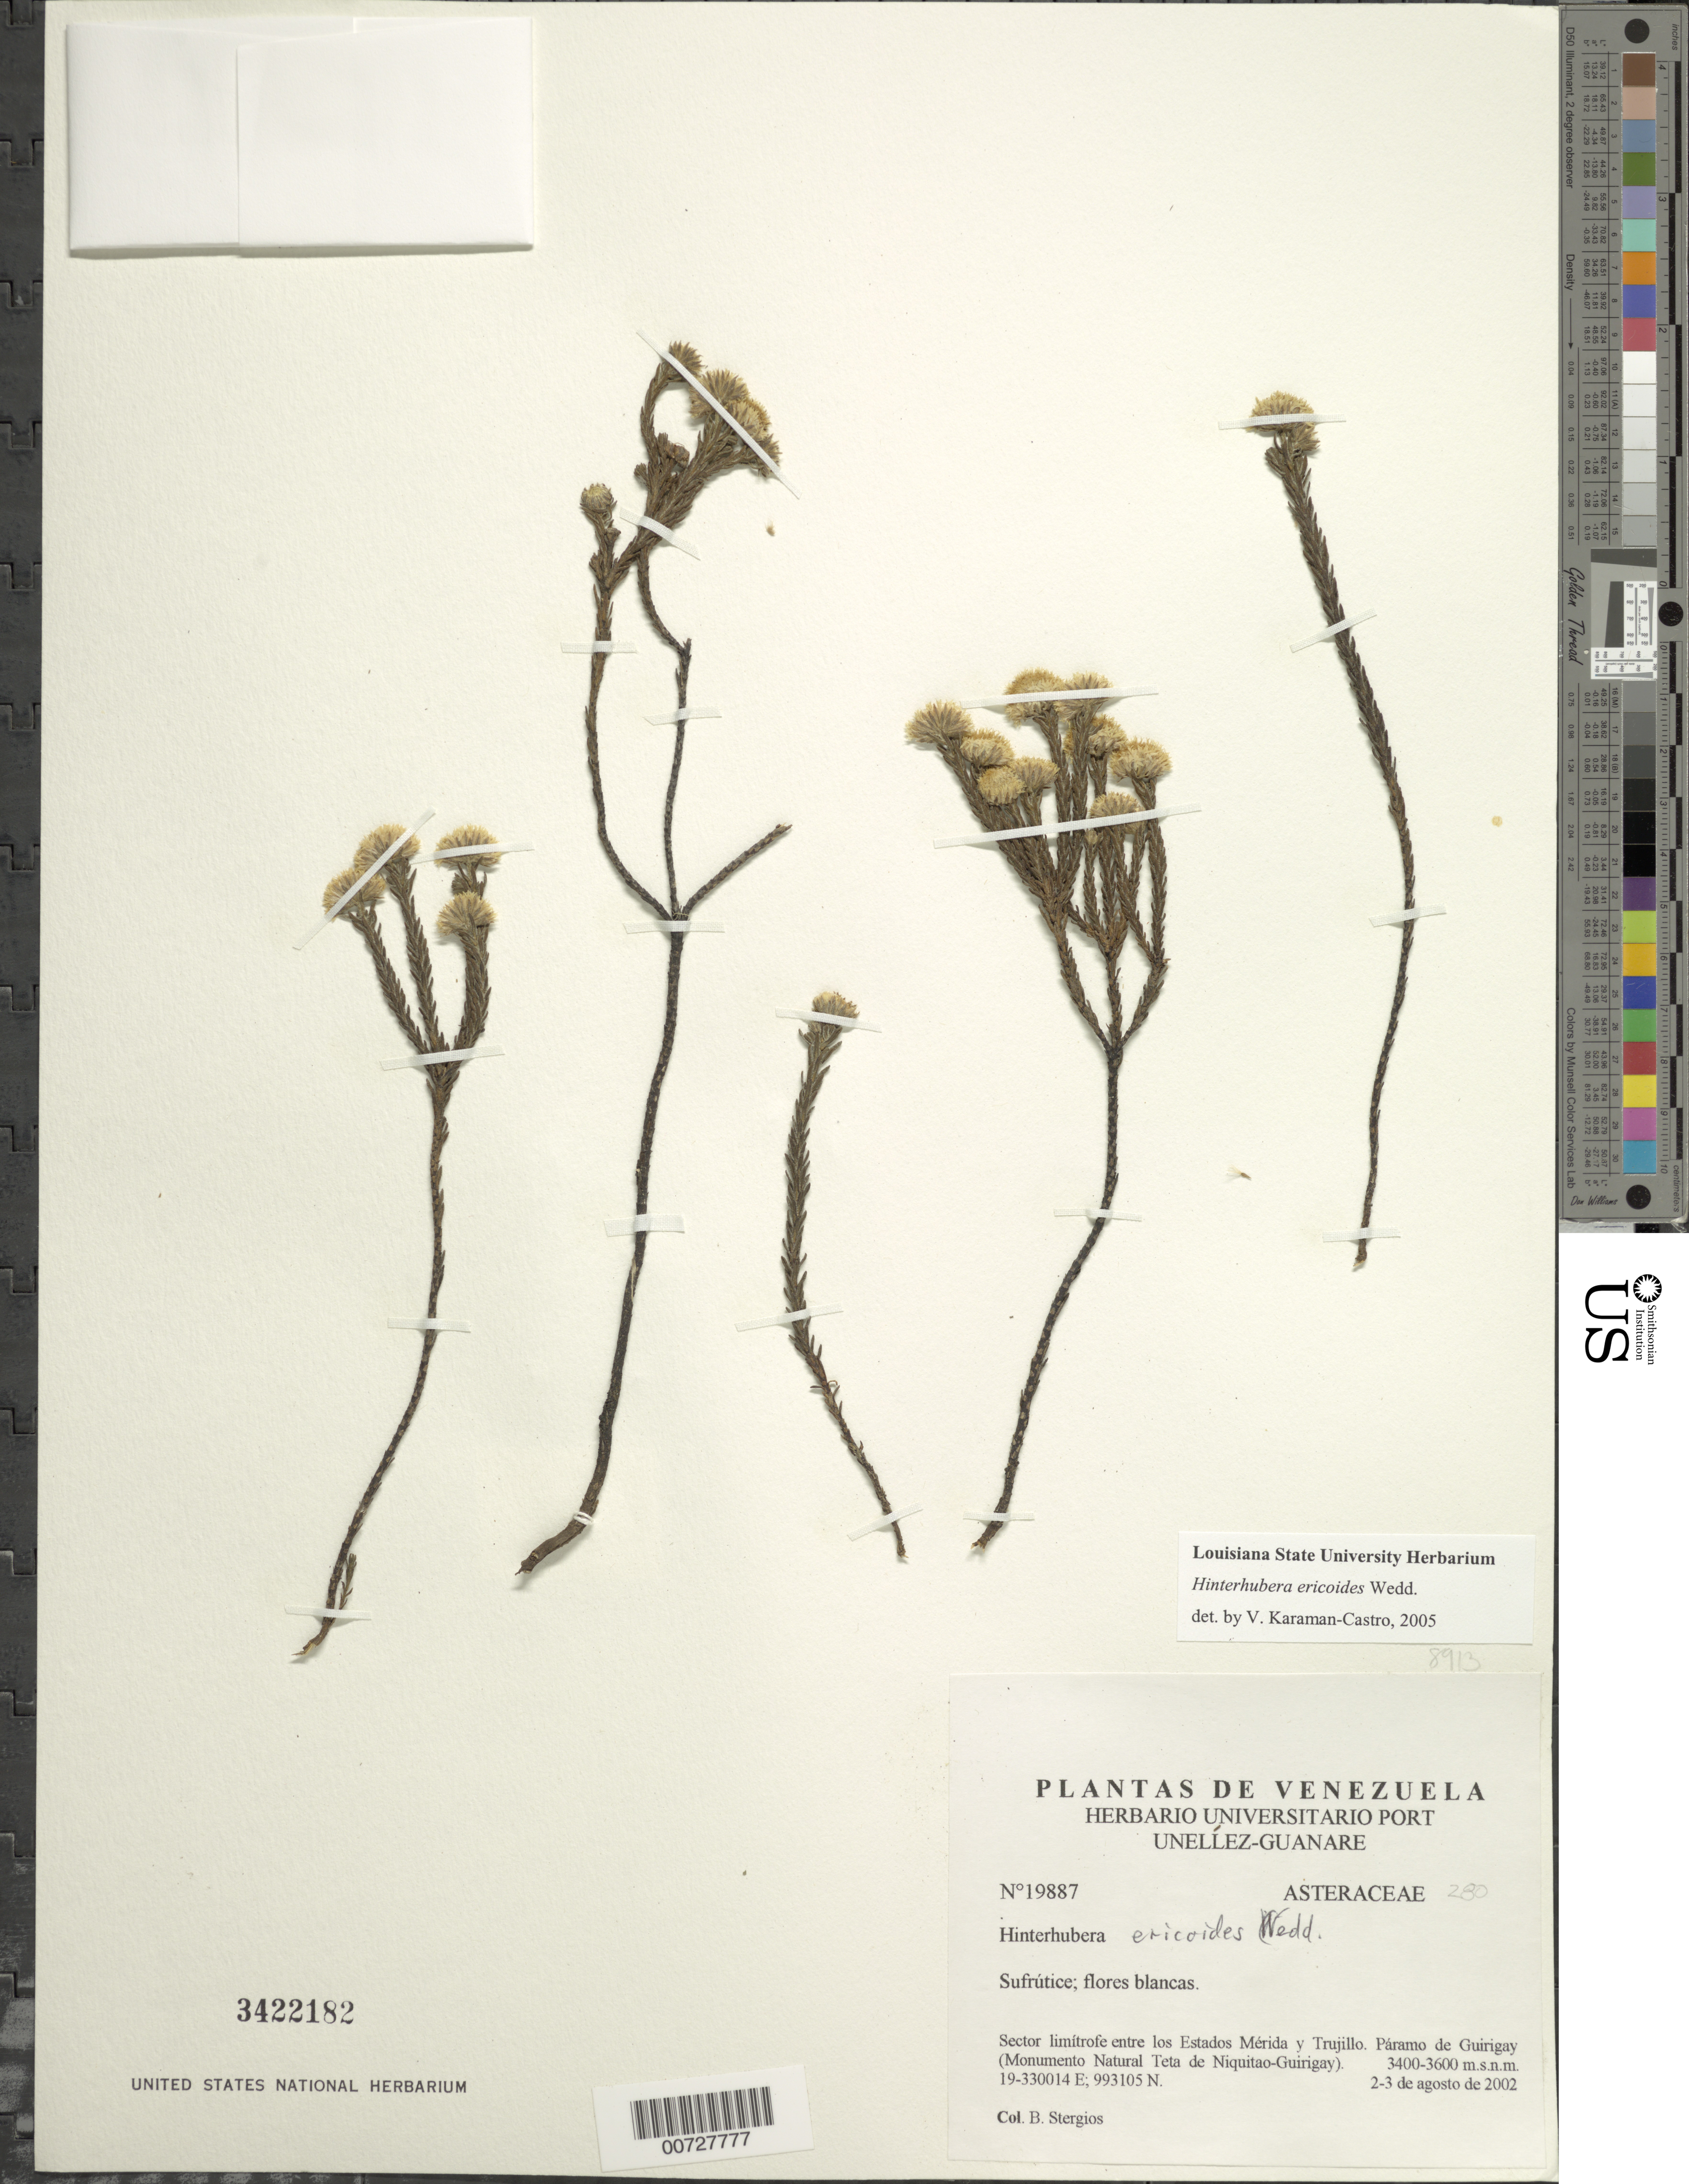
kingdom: Plantae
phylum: Tracheophyta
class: Magnoliopsida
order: Asterales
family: Asteraceae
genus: Hinterhubera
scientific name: Hinterhubera ericoides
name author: Wedd.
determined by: Robinson, Harold E., (US)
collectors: B. G. Stergios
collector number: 19887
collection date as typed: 02 Aug 2002 to 03 Aug 2002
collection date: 2002-08-02/2002-08-03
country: Venezuela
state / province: Trujillo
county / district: Boconó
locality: Páramo de Guirigay (Monumento Natural Teta de Niquitao-Guirigay). Sector limítrofe entre los Estados Mérida y Trujillo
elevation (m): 3400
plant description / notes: PORT, US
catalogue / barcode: US 3422182